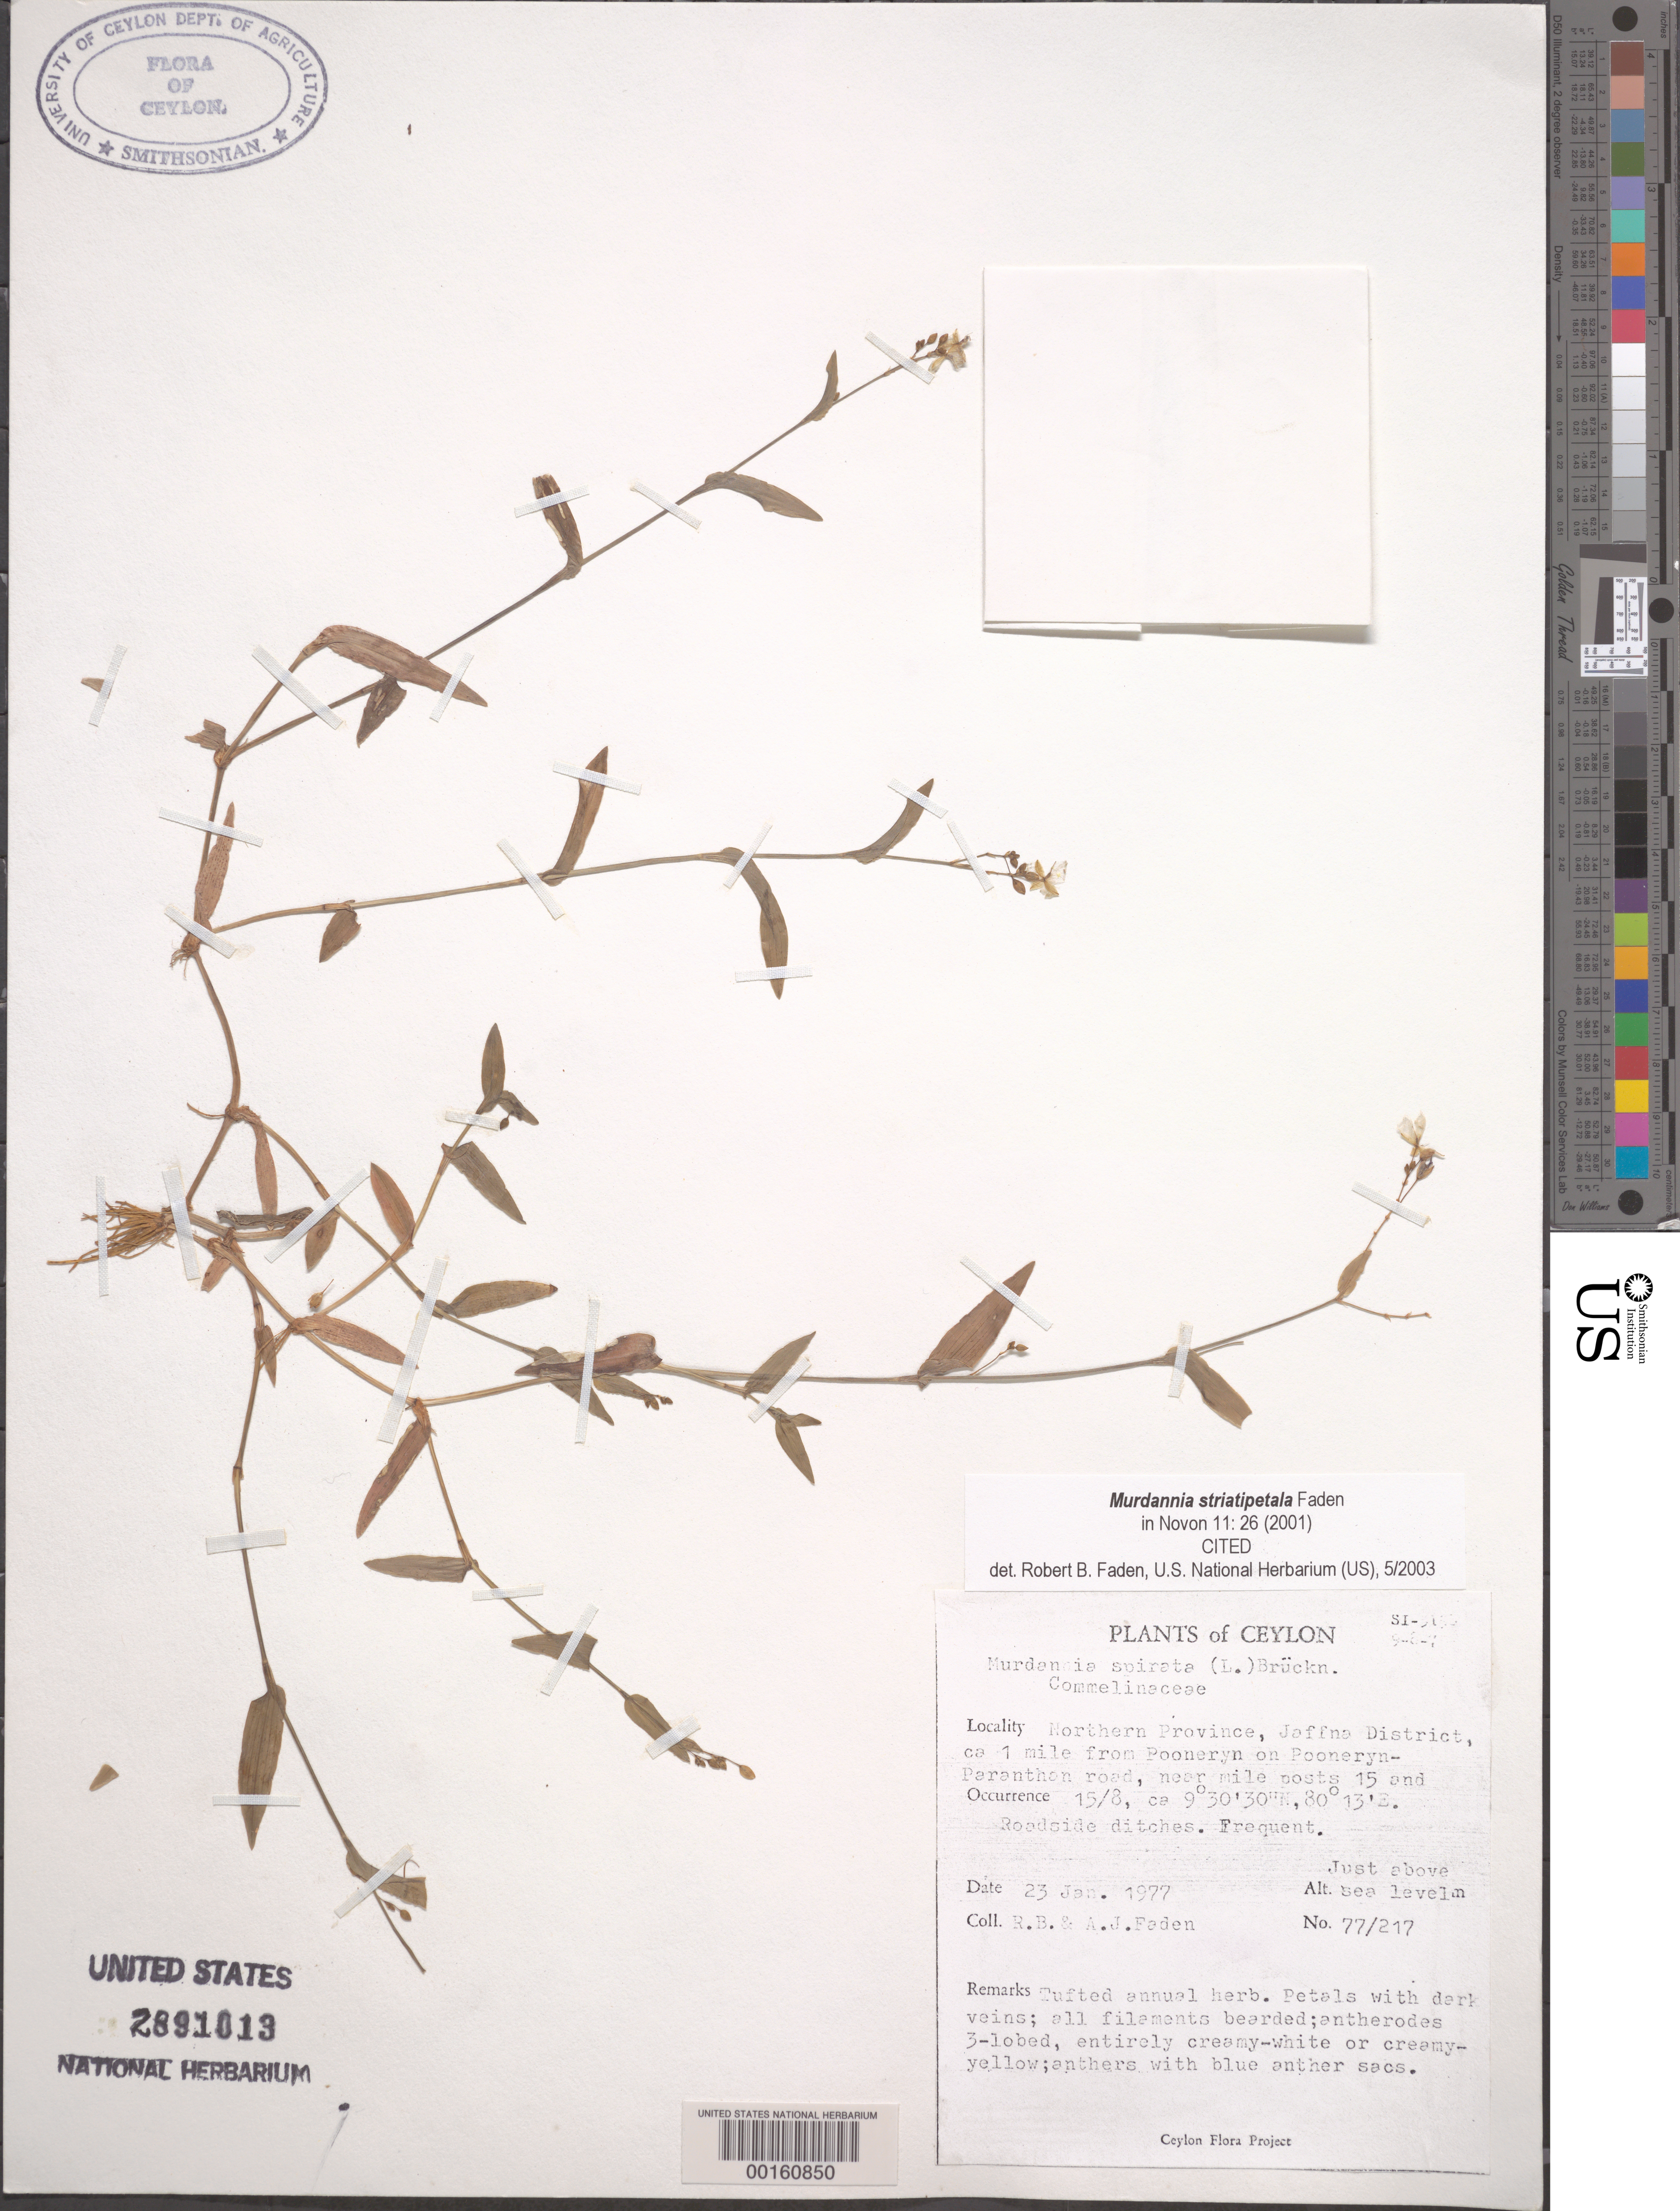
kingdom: Plantae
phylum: Tracheophyta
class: Liliopsida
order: Commelinales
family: Commelinaceae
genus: Murdannia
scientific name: Murdannia spirata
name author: (L.) G. Brückn.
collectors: R. B. Faden & A. J. Faden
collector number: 77/217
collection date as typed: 23 Jan 1977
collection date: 1977-01-23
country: Sri Lanka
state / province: Northern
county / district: Jaffna Dist.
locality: Pooneryn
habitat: Roadside ditches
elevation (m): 1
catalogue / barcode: US 2891013